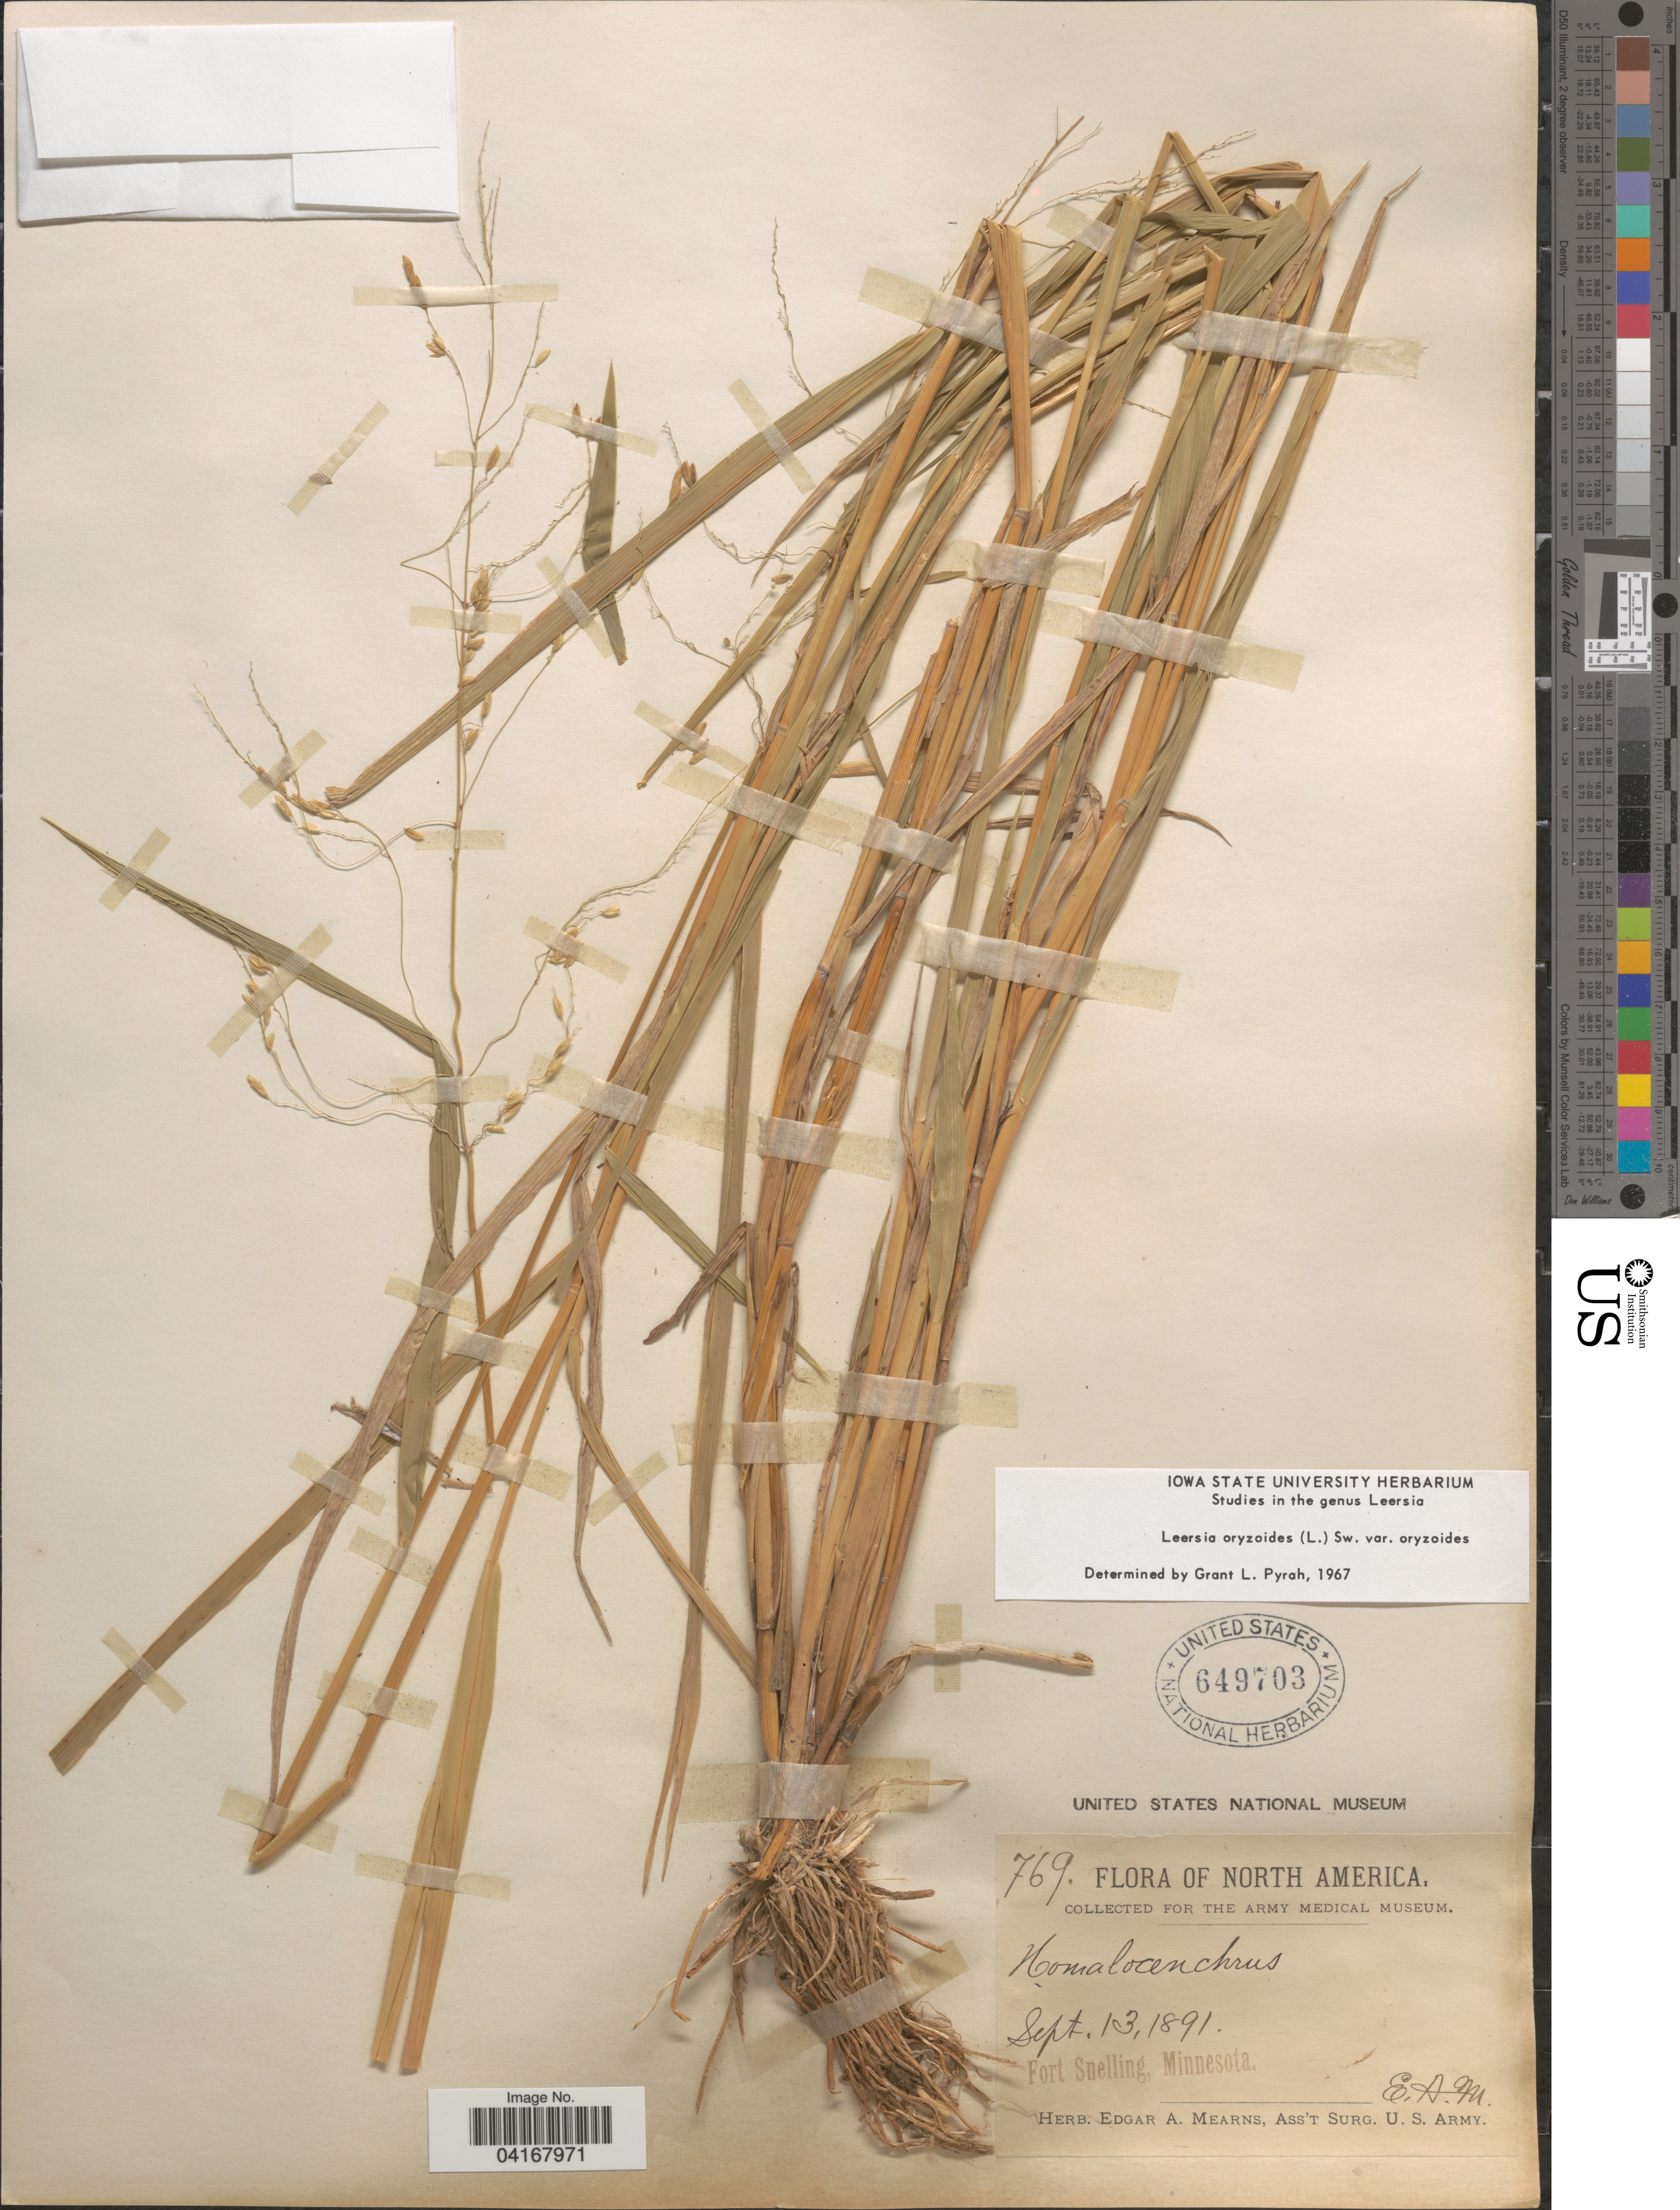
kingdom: Plantae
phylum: Tracheophyta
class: Liliopsida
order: Poales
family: Poaceae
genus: Leersia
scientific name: Leersia oryzoides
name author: (L.) Sw.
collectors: E. A. Mearns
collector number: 769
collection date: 1891-09-13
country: United States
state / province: Minnesota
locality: Fort Snelling.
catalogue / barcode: US 649703